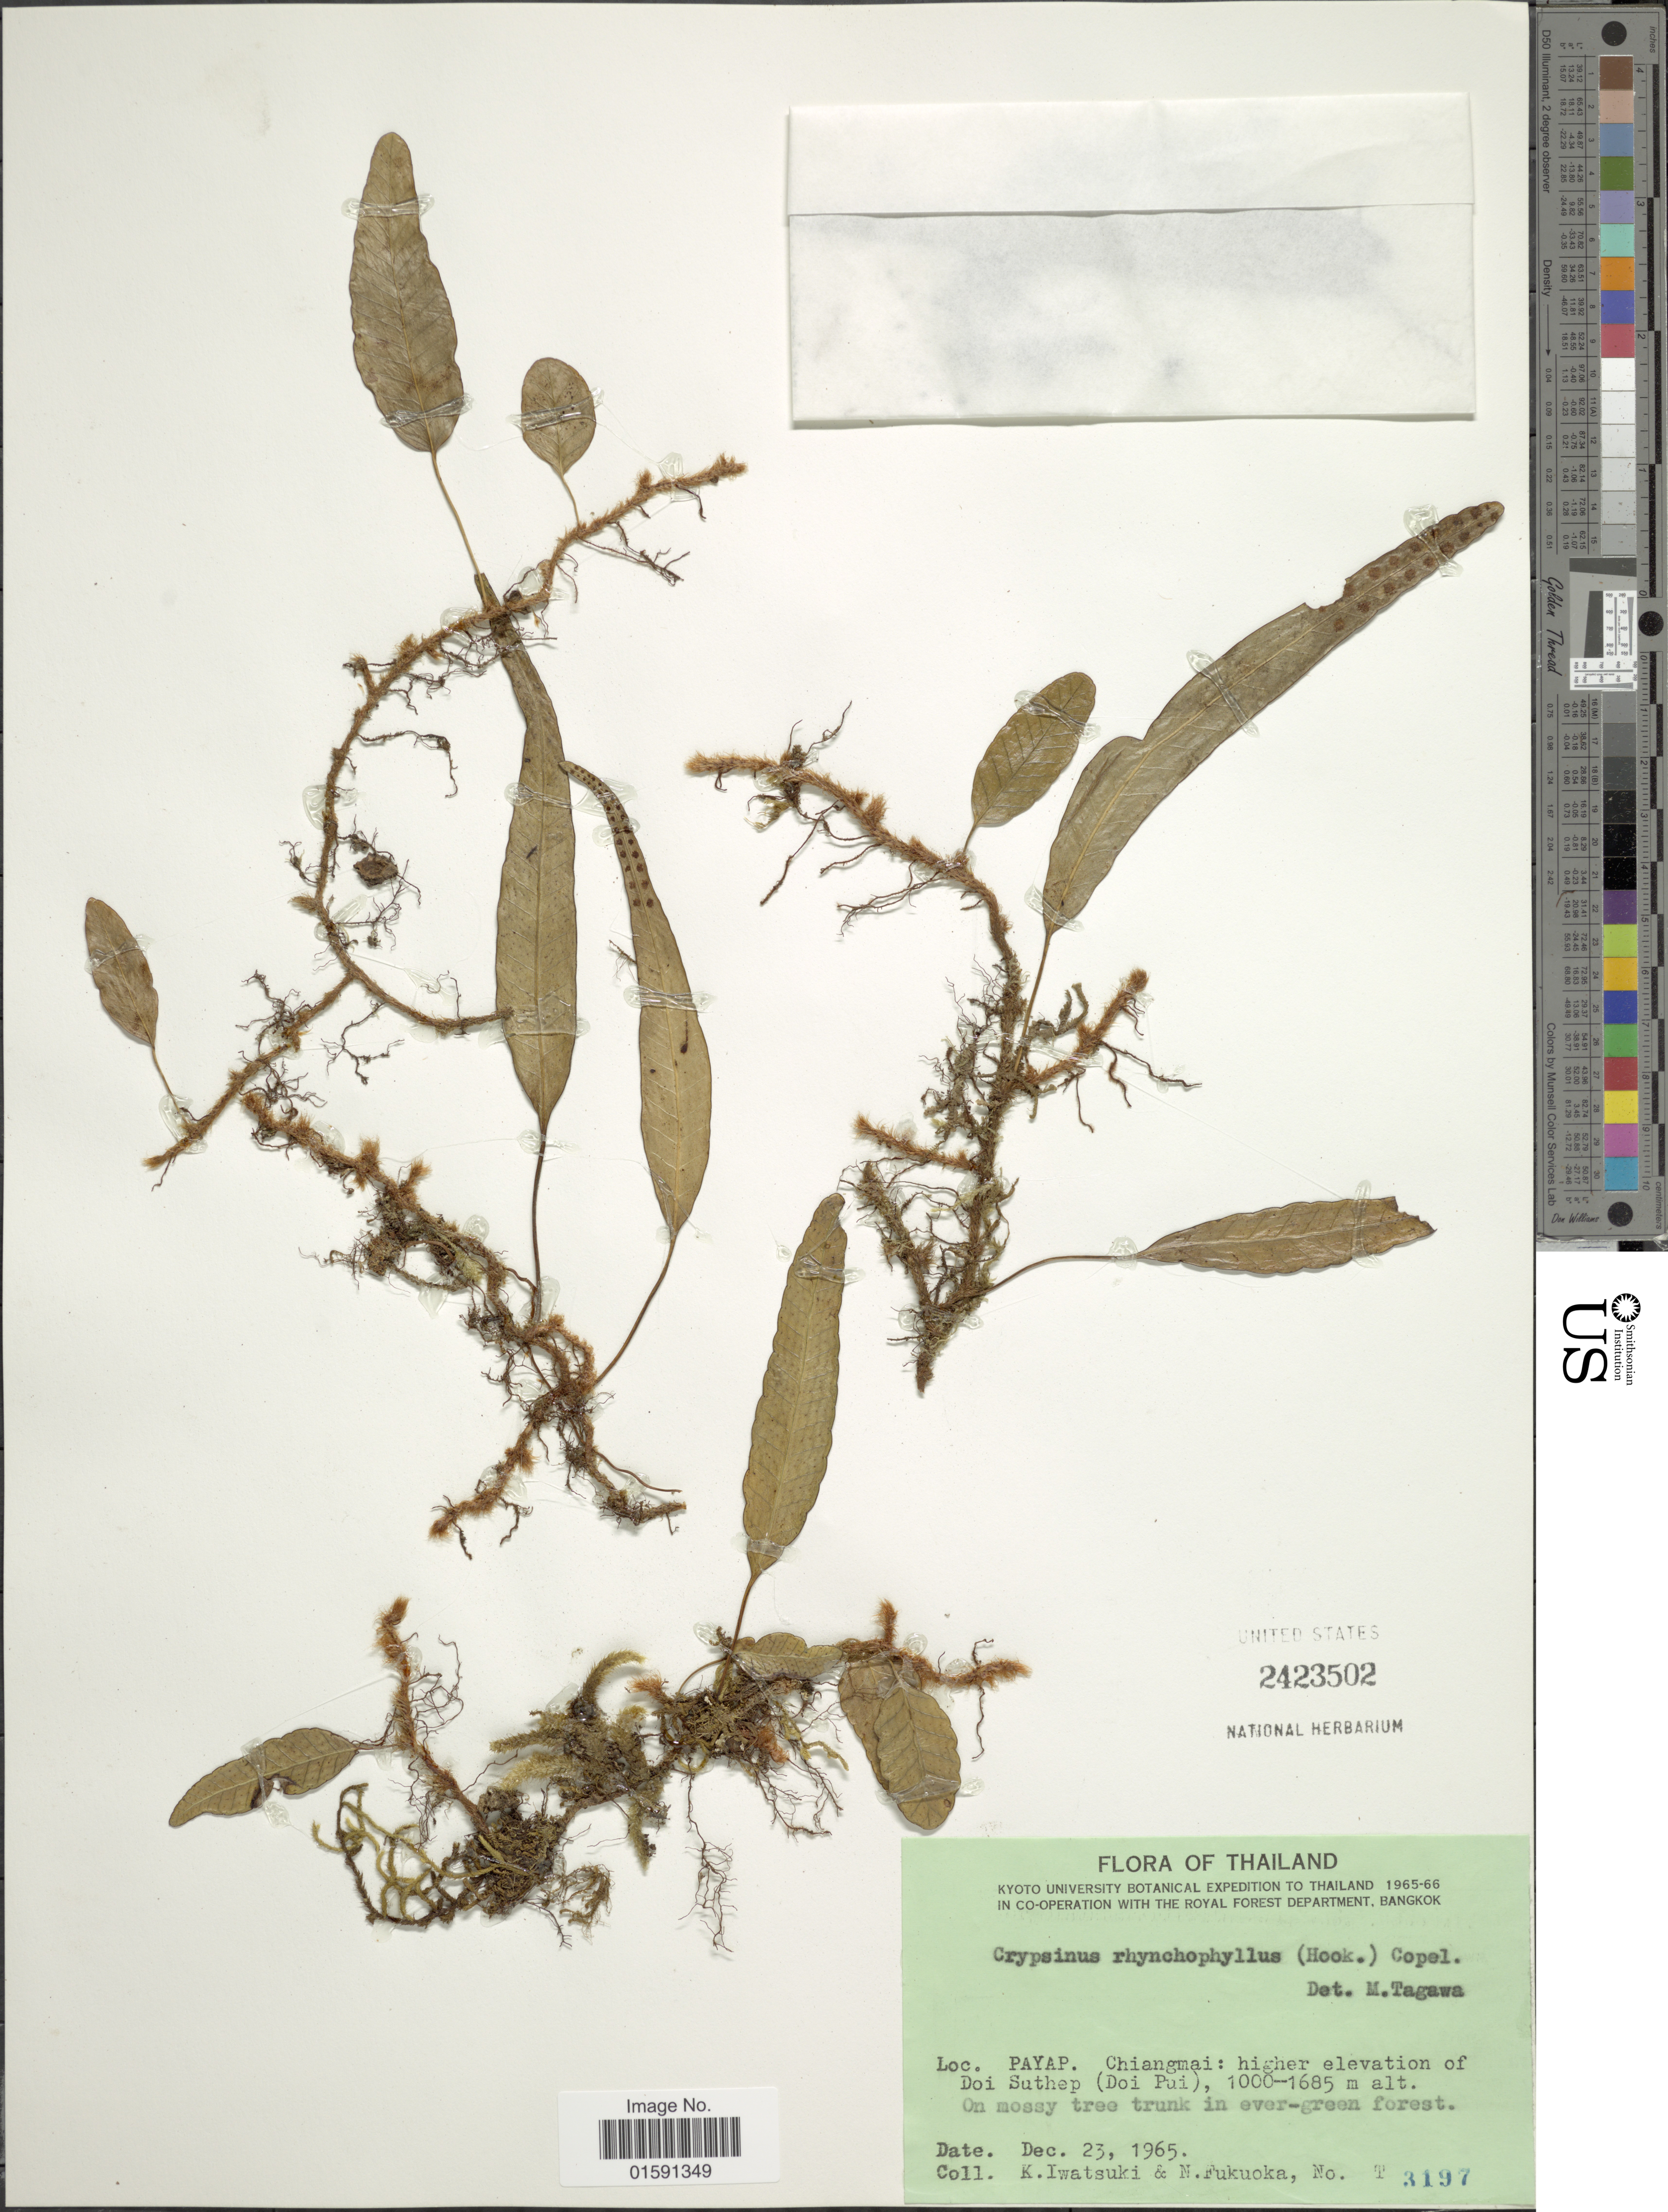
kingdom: Plantae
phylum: Tracheophyta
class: Polypodiopsida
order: Polypodiales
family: Polypodiaceae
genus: Selliguea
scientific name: Selliguea rhynchophylla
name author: (Hook.) Fraser-Jenk.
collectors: K. Iwatsuki & N. Fukuoka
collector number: T 3197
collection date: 1965-12-23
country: Thailand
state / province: Chiang Mai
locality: Payap. Chiang Mai: higher elevation of Doi Suthep (Doi Pui)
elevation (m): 1000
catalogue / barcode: US 2423502